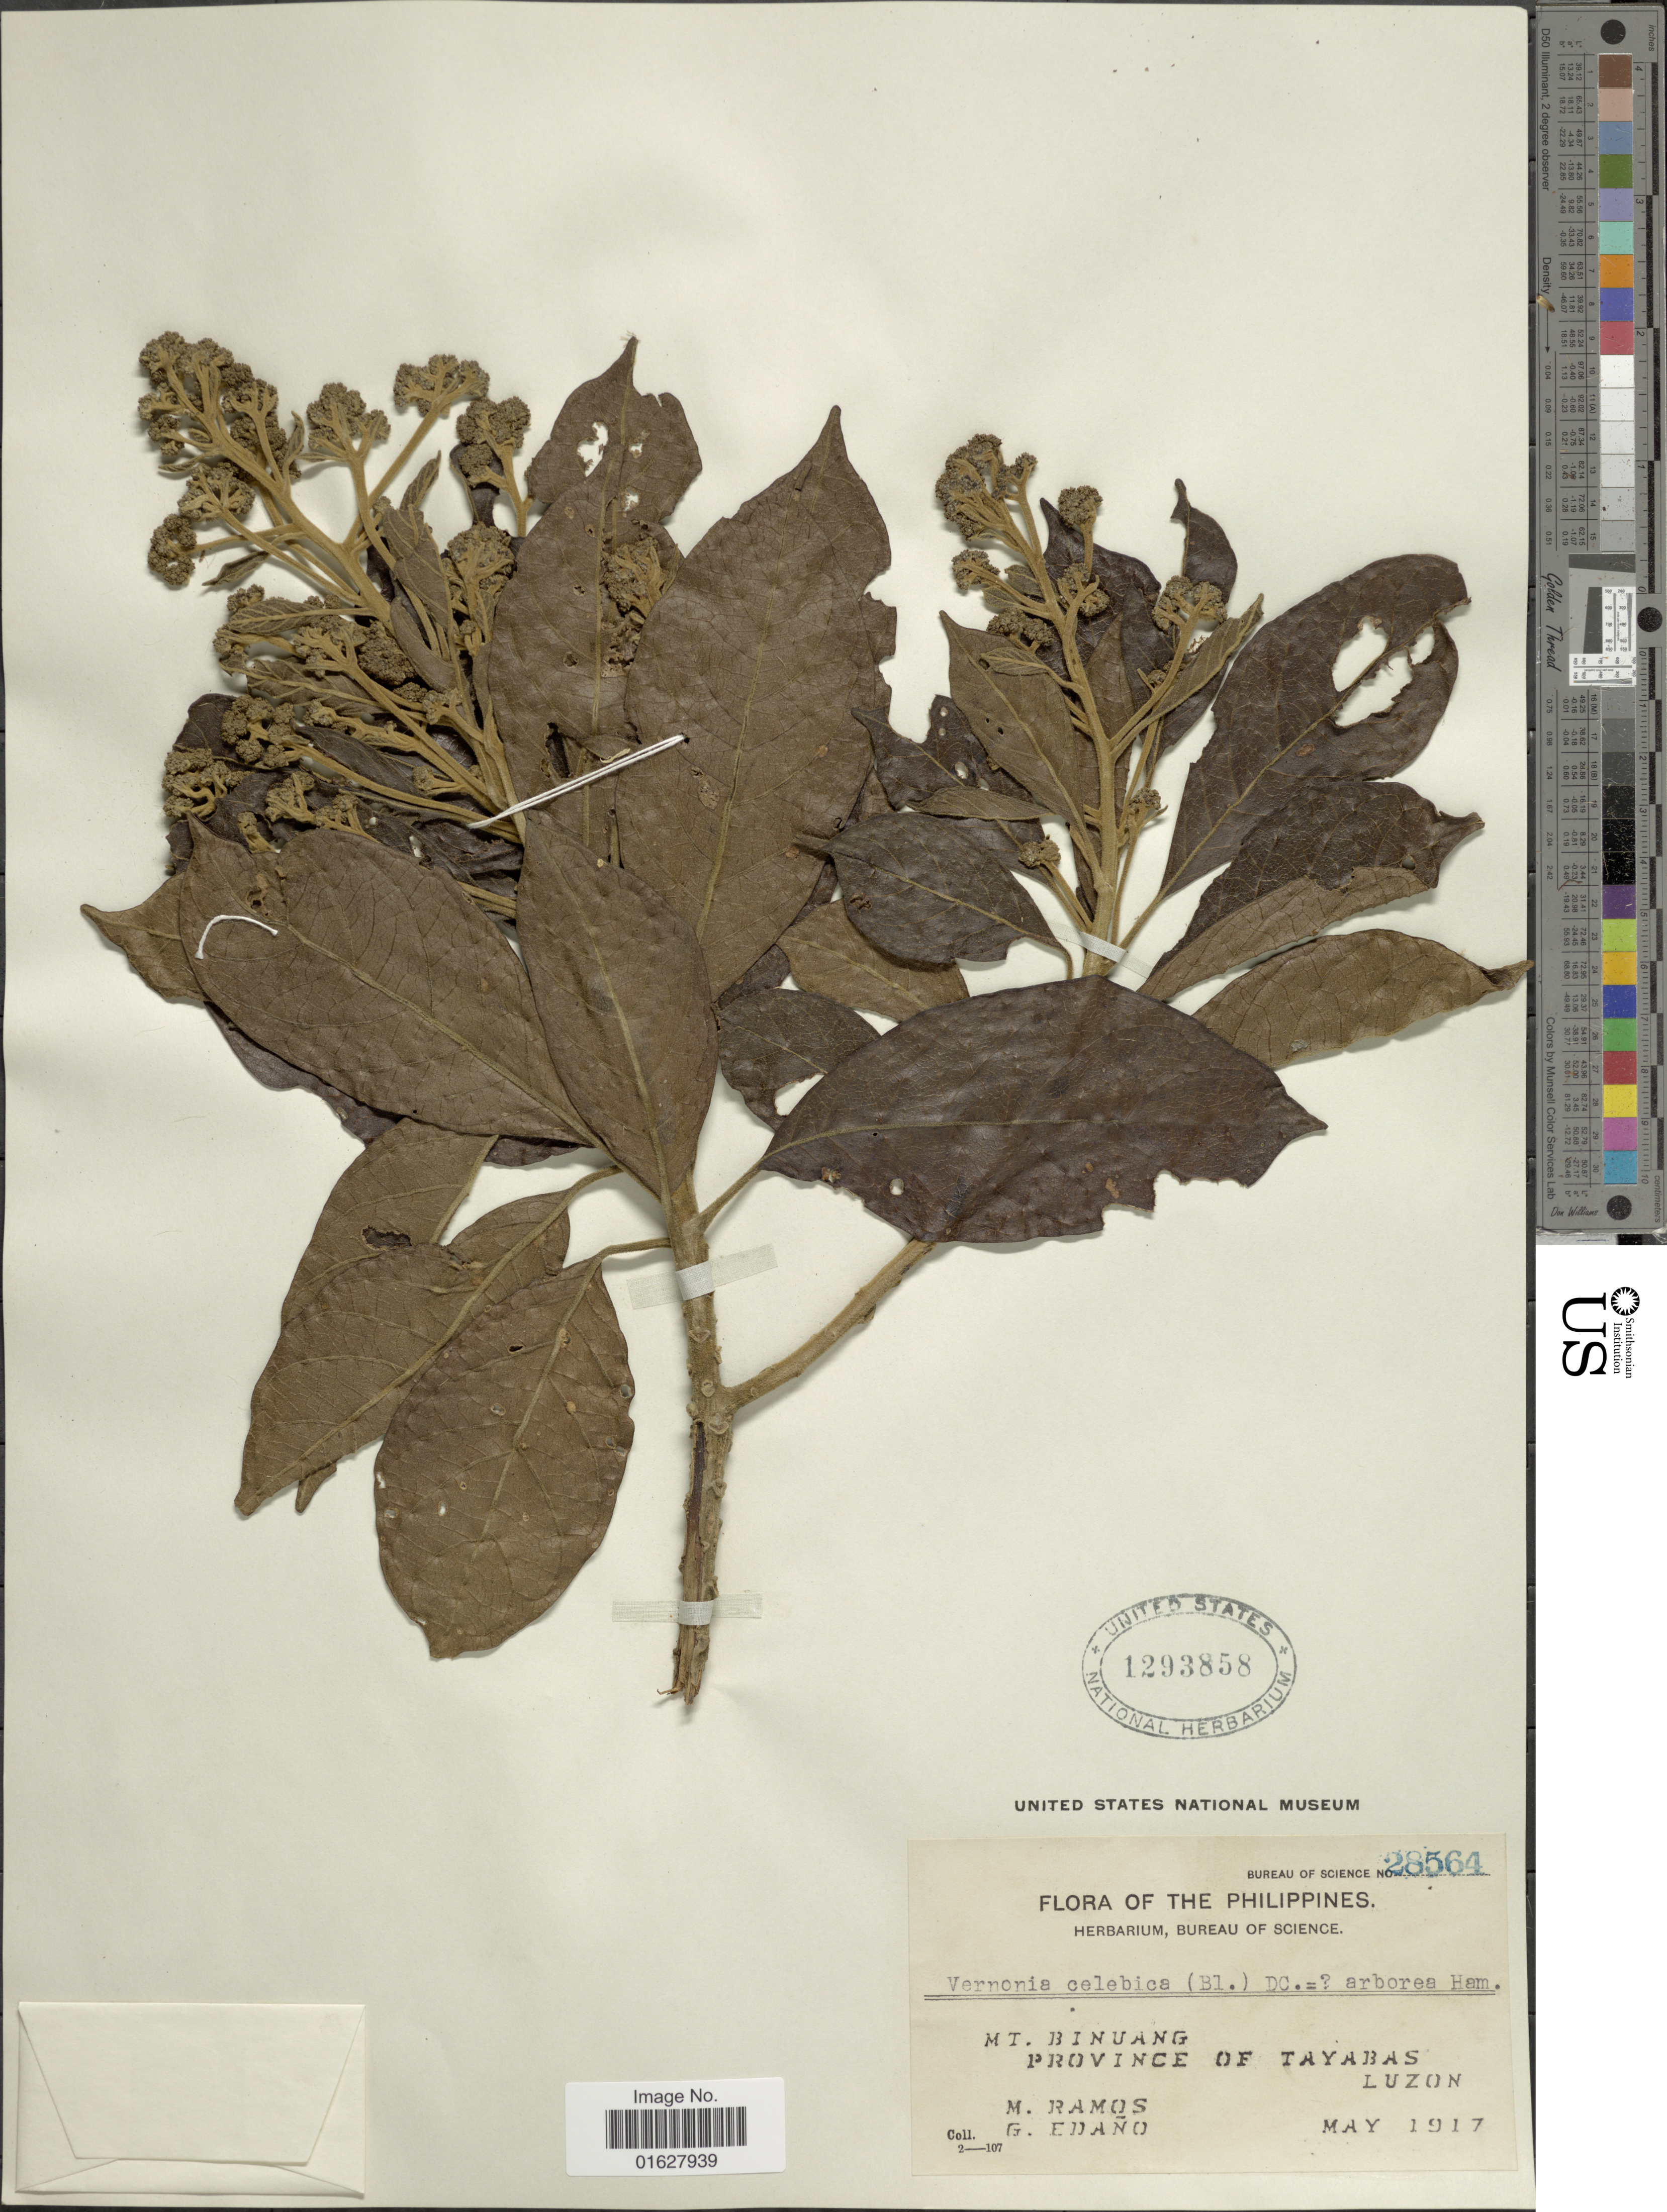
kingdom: Plantae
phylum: Tracheophyta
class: Magnoliopsida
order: Asterales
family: Asteraceae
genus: Strobocalyx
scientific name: Strobocalyx arborea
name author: (Buch.-Ham.) Sch. Bip.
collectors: M. Ramos & G. Edaño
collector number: Bureau of Science 28564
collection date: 1917-05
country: Philippines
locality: The Philippines. Mt Binuang. Province of Tayabas. Luzon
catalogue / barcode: US 1293858